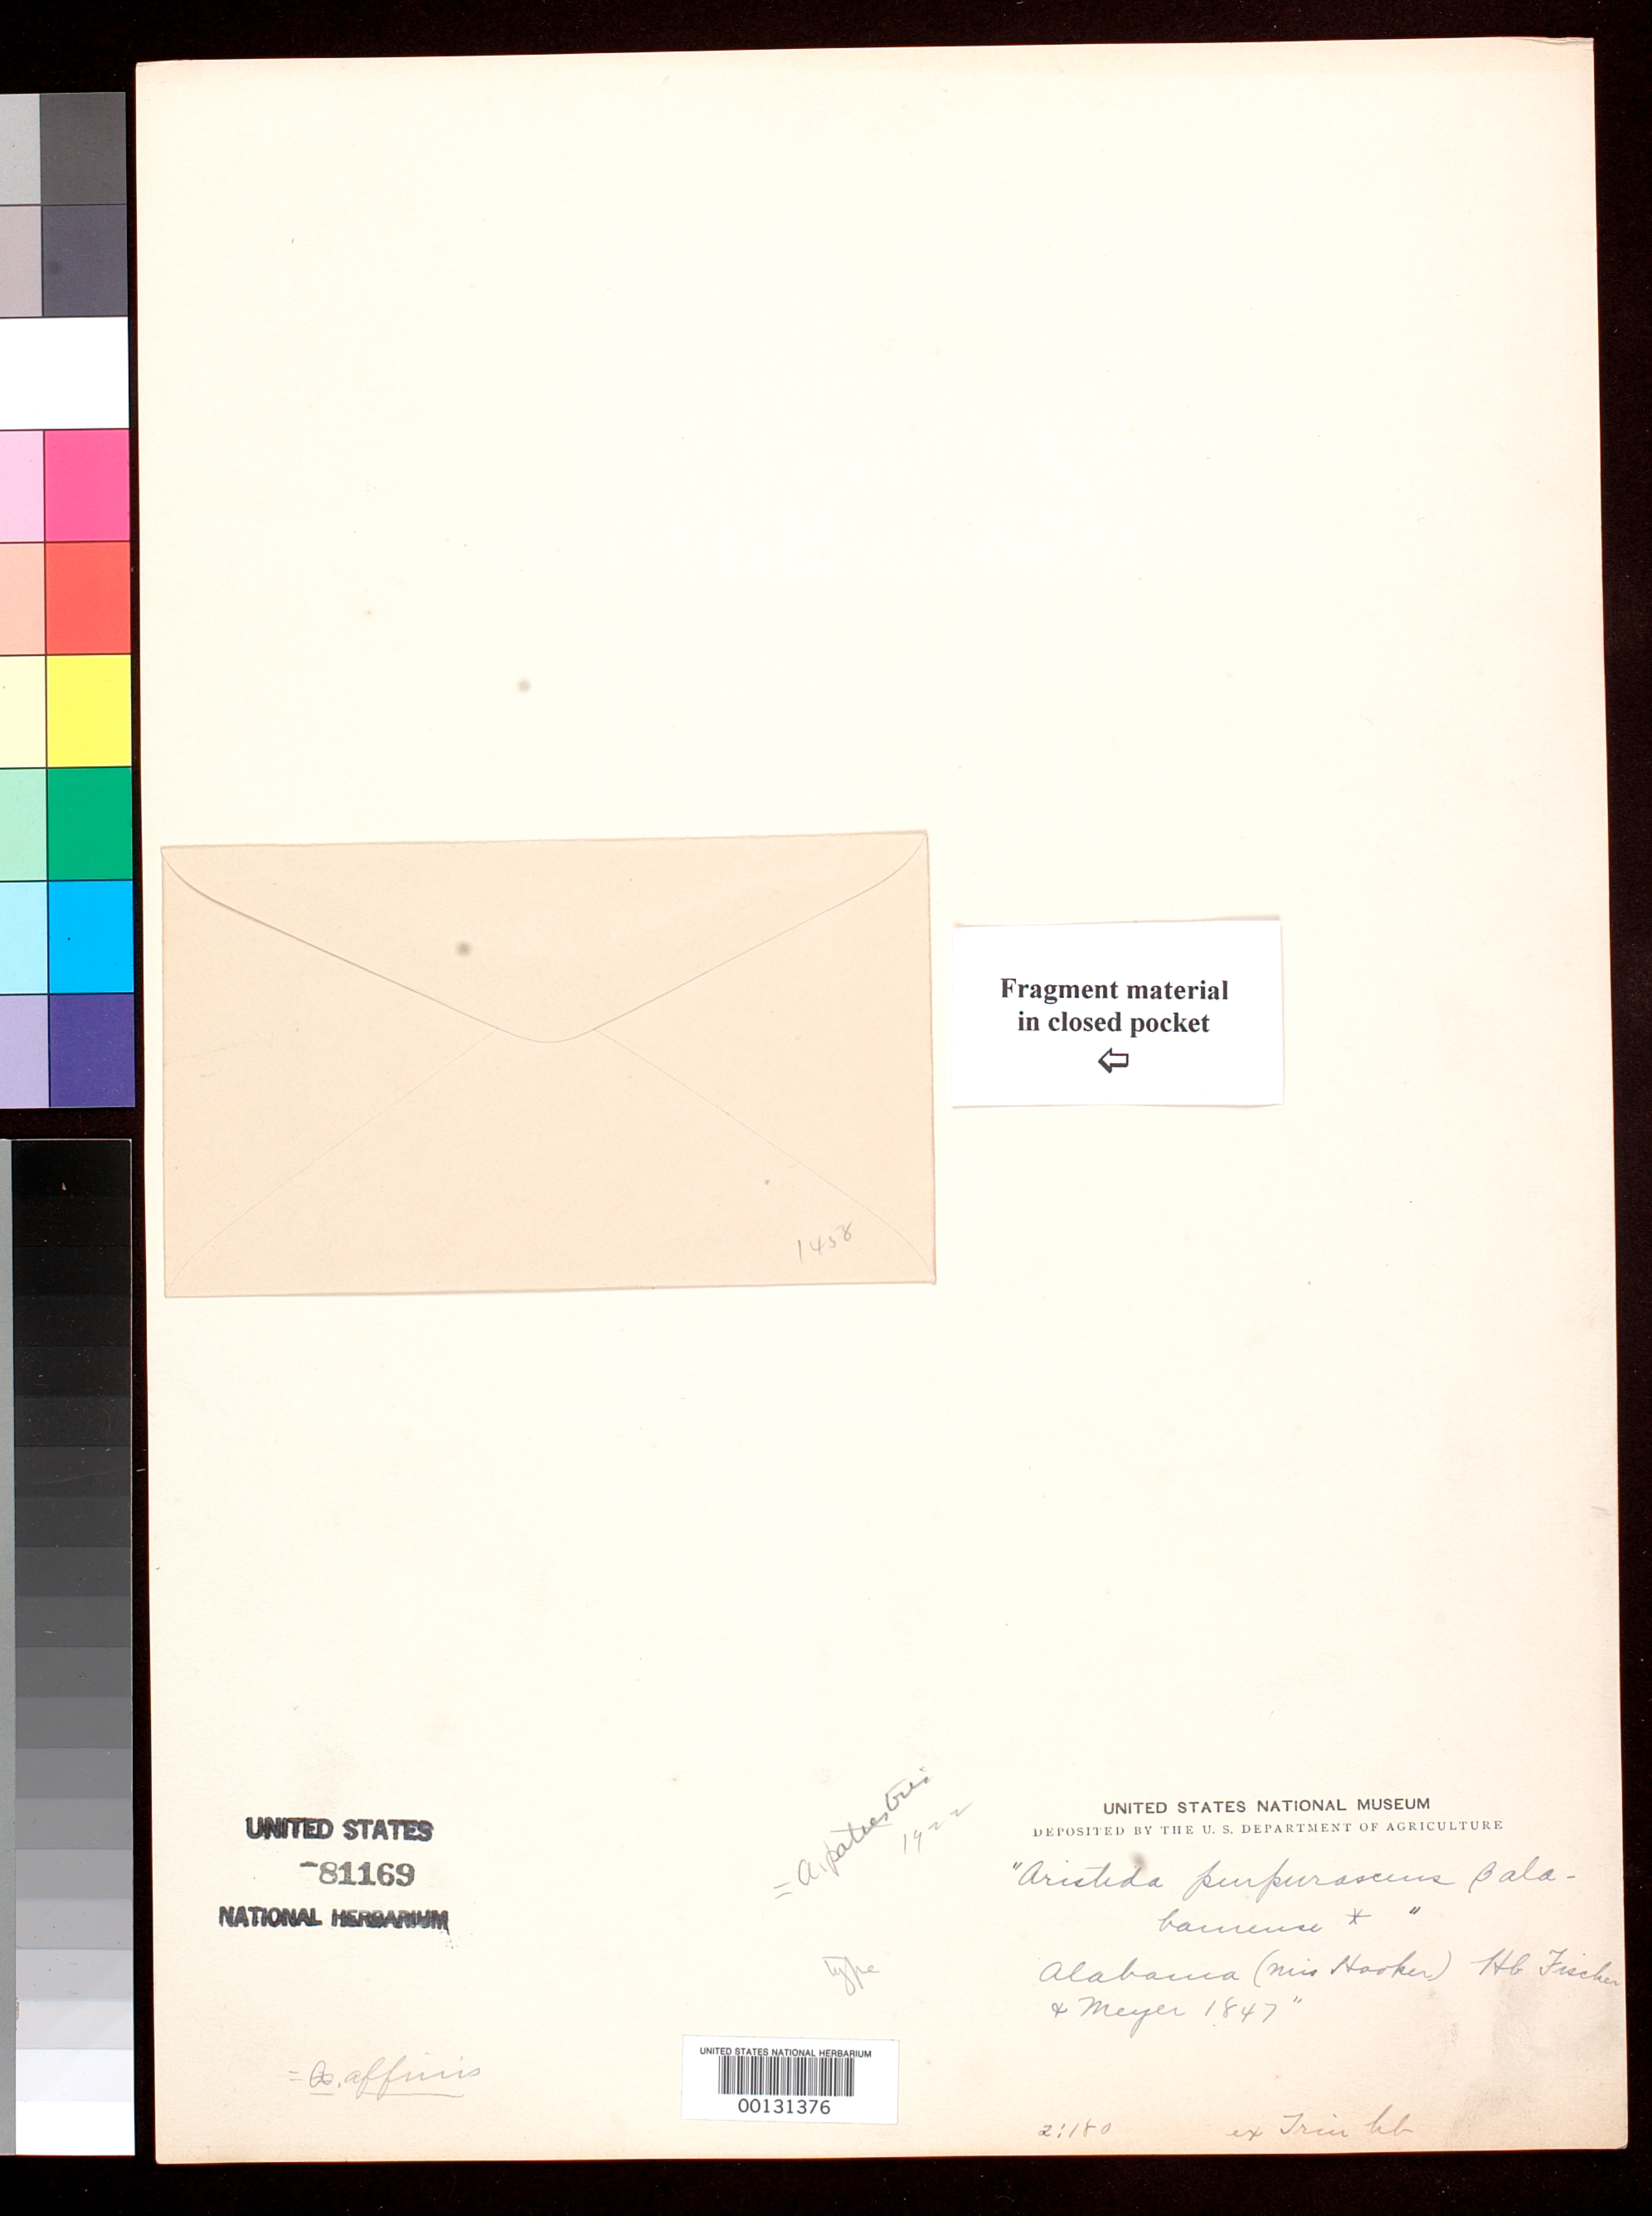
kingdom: Plantae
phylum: Tracheophyta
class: Liliopsida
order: Poales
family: Poaceae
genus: Aristida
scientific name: Aristida purpurascens var. alabamensis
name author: Trin. & Rupr.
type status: Type Fragment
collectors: F. Fischer & C. A. Meyer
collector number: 1847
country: United States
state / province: Alabama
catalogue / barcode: US 81169